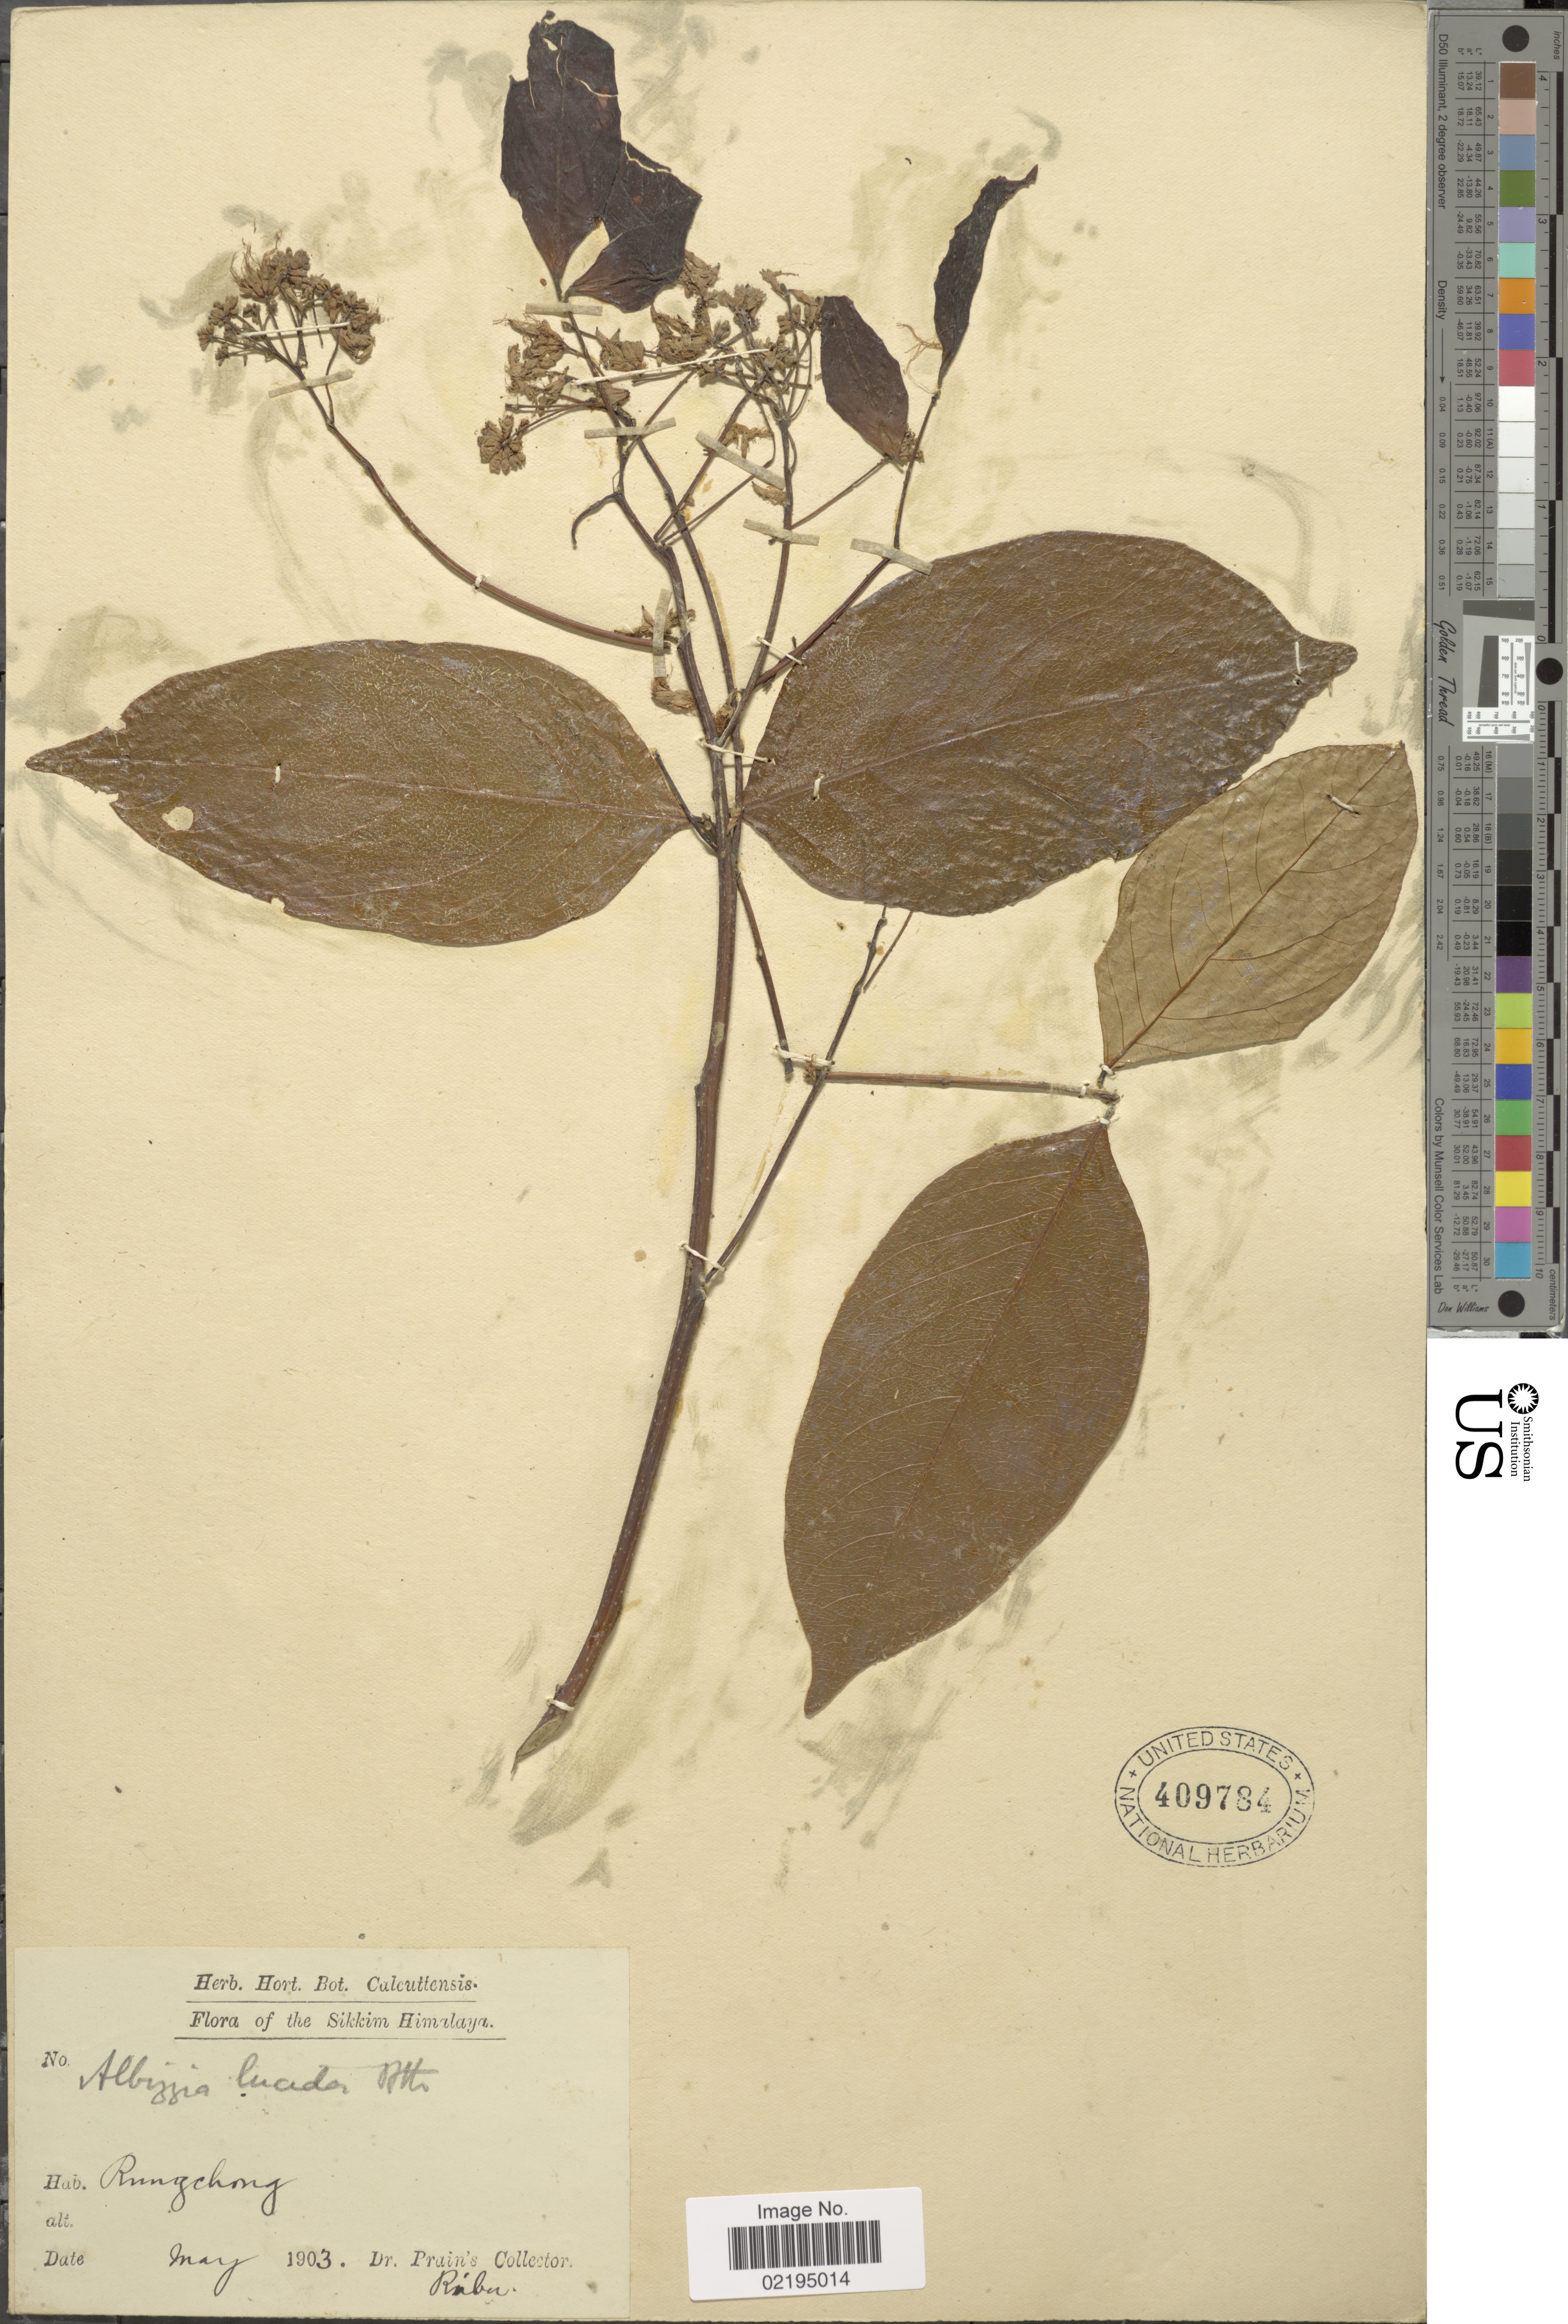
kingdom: Plantae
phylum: Tracheophyta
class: Magnoliopsida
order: Fabales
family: Fabaceae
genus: Albizia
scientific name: Albizia lucida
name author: Benth.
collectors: Dr. Prain's collector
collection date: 1903-05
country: India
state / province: Sikkim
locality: Sikkim Himalaya, Rungchong.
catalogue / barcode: US 409784